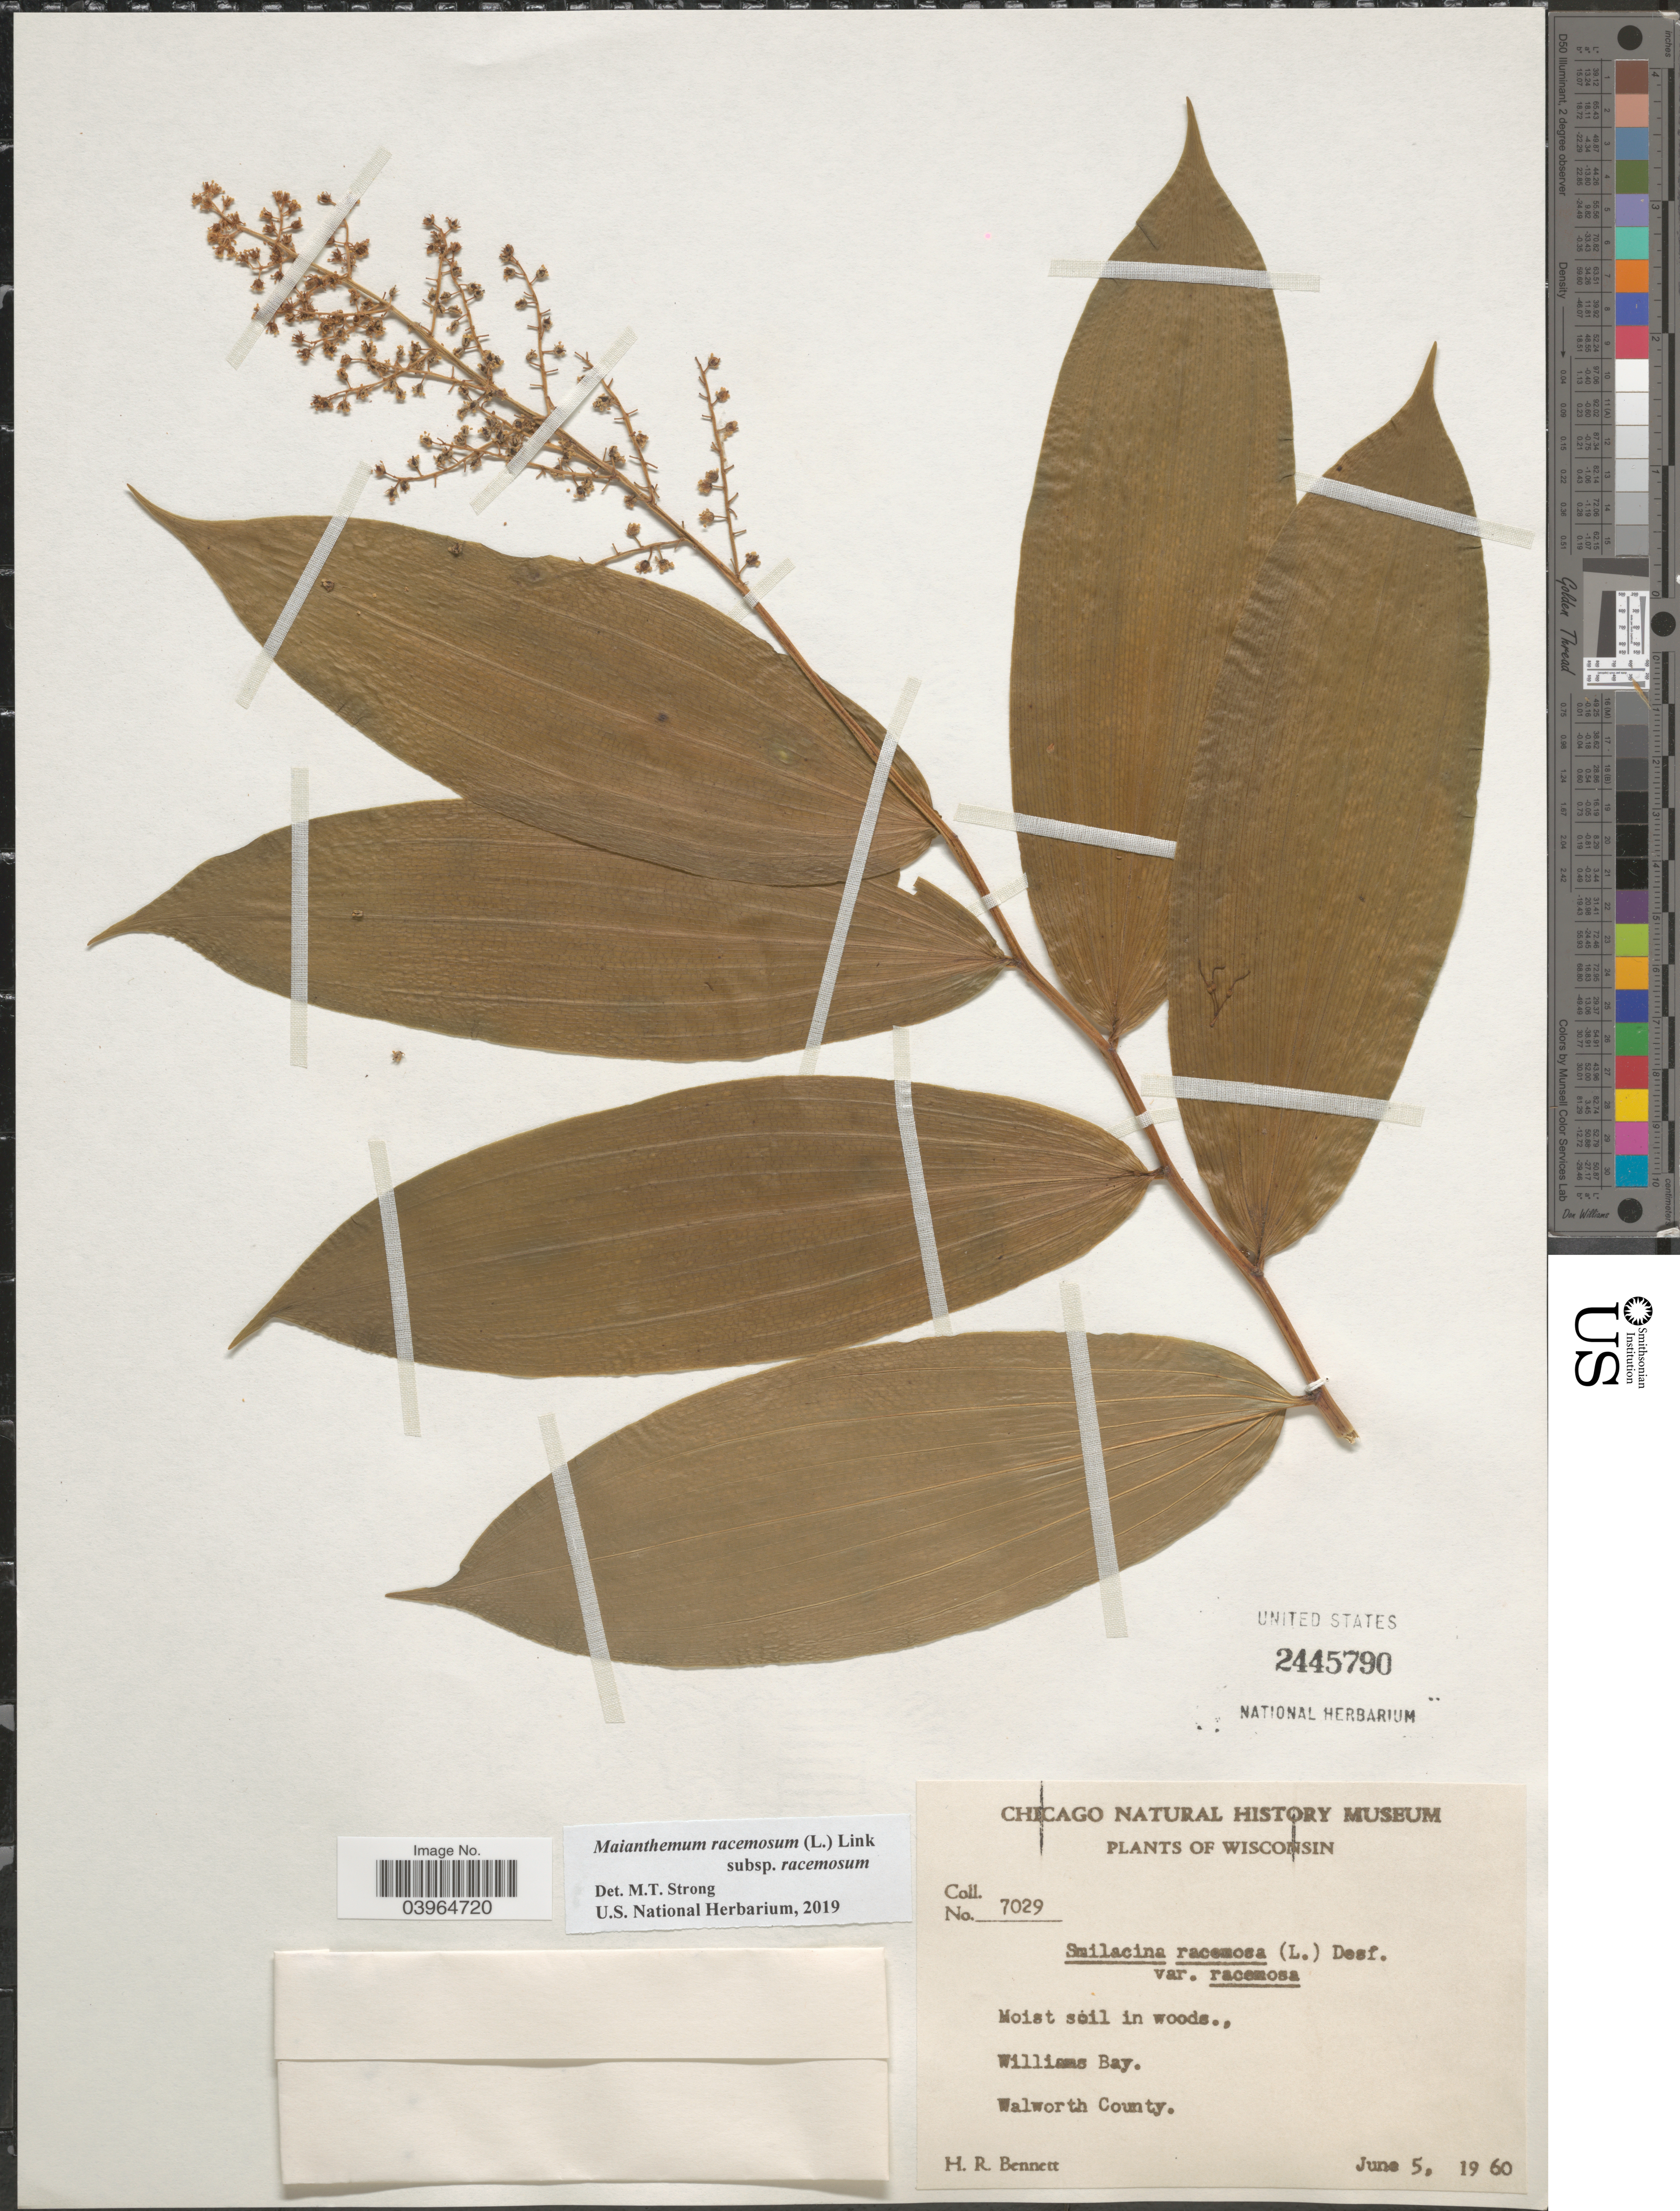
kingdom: Plantae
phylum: Tracheophyta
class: Liliopsida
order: Asparagales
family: Asparagaceae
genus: Maianthemum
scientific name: Maianthemum racemosum subsp. racemosum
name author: (L.) Link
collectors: H. R. Bennett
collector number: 7029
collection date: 1960-06-05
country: United States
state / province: Wisconsin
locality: Williams Bay. Walworth County.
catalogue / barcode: US 2445790